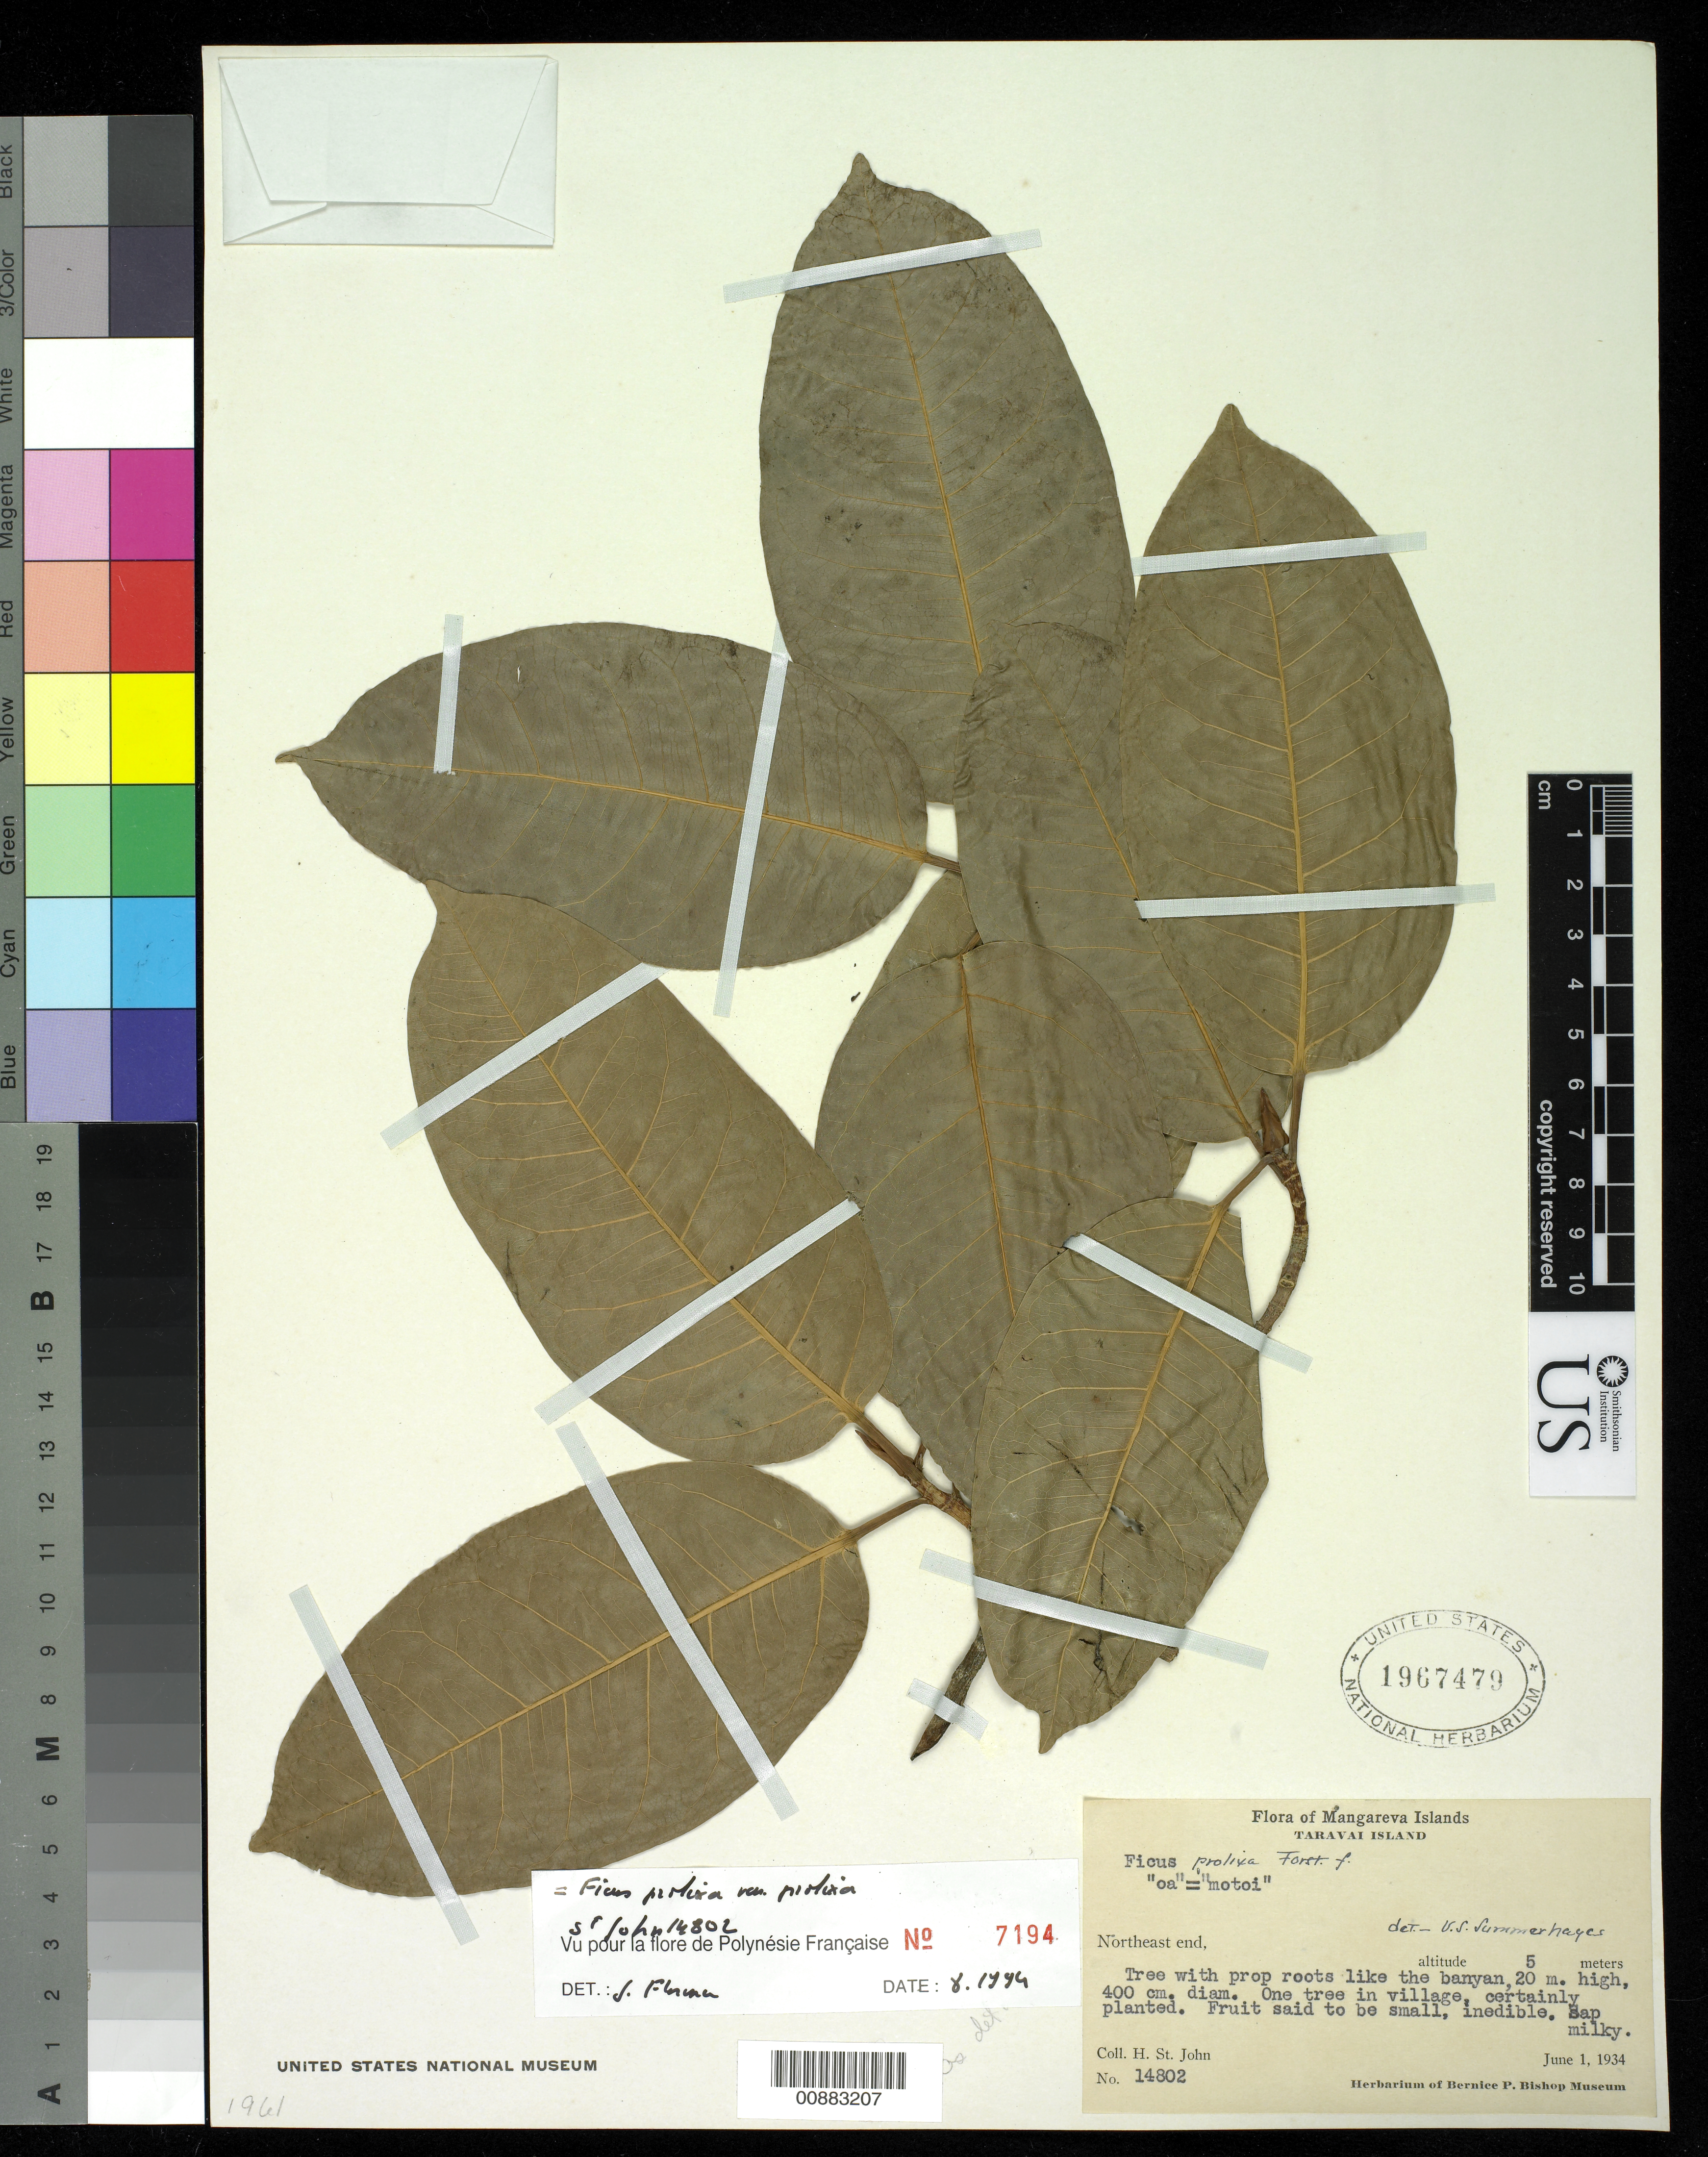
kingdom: Plantae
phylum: Tracheophyta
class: Magnoliopsida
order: Rosales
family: Moraceae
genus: Ficus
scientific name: Ficus prolixa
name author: G. Forst.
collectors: H. St. John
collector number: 14802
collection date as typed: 01 Jun 1934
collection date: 1934-06-01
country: French Polynesia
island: Taravai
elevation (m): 5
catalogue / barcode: US 1967479